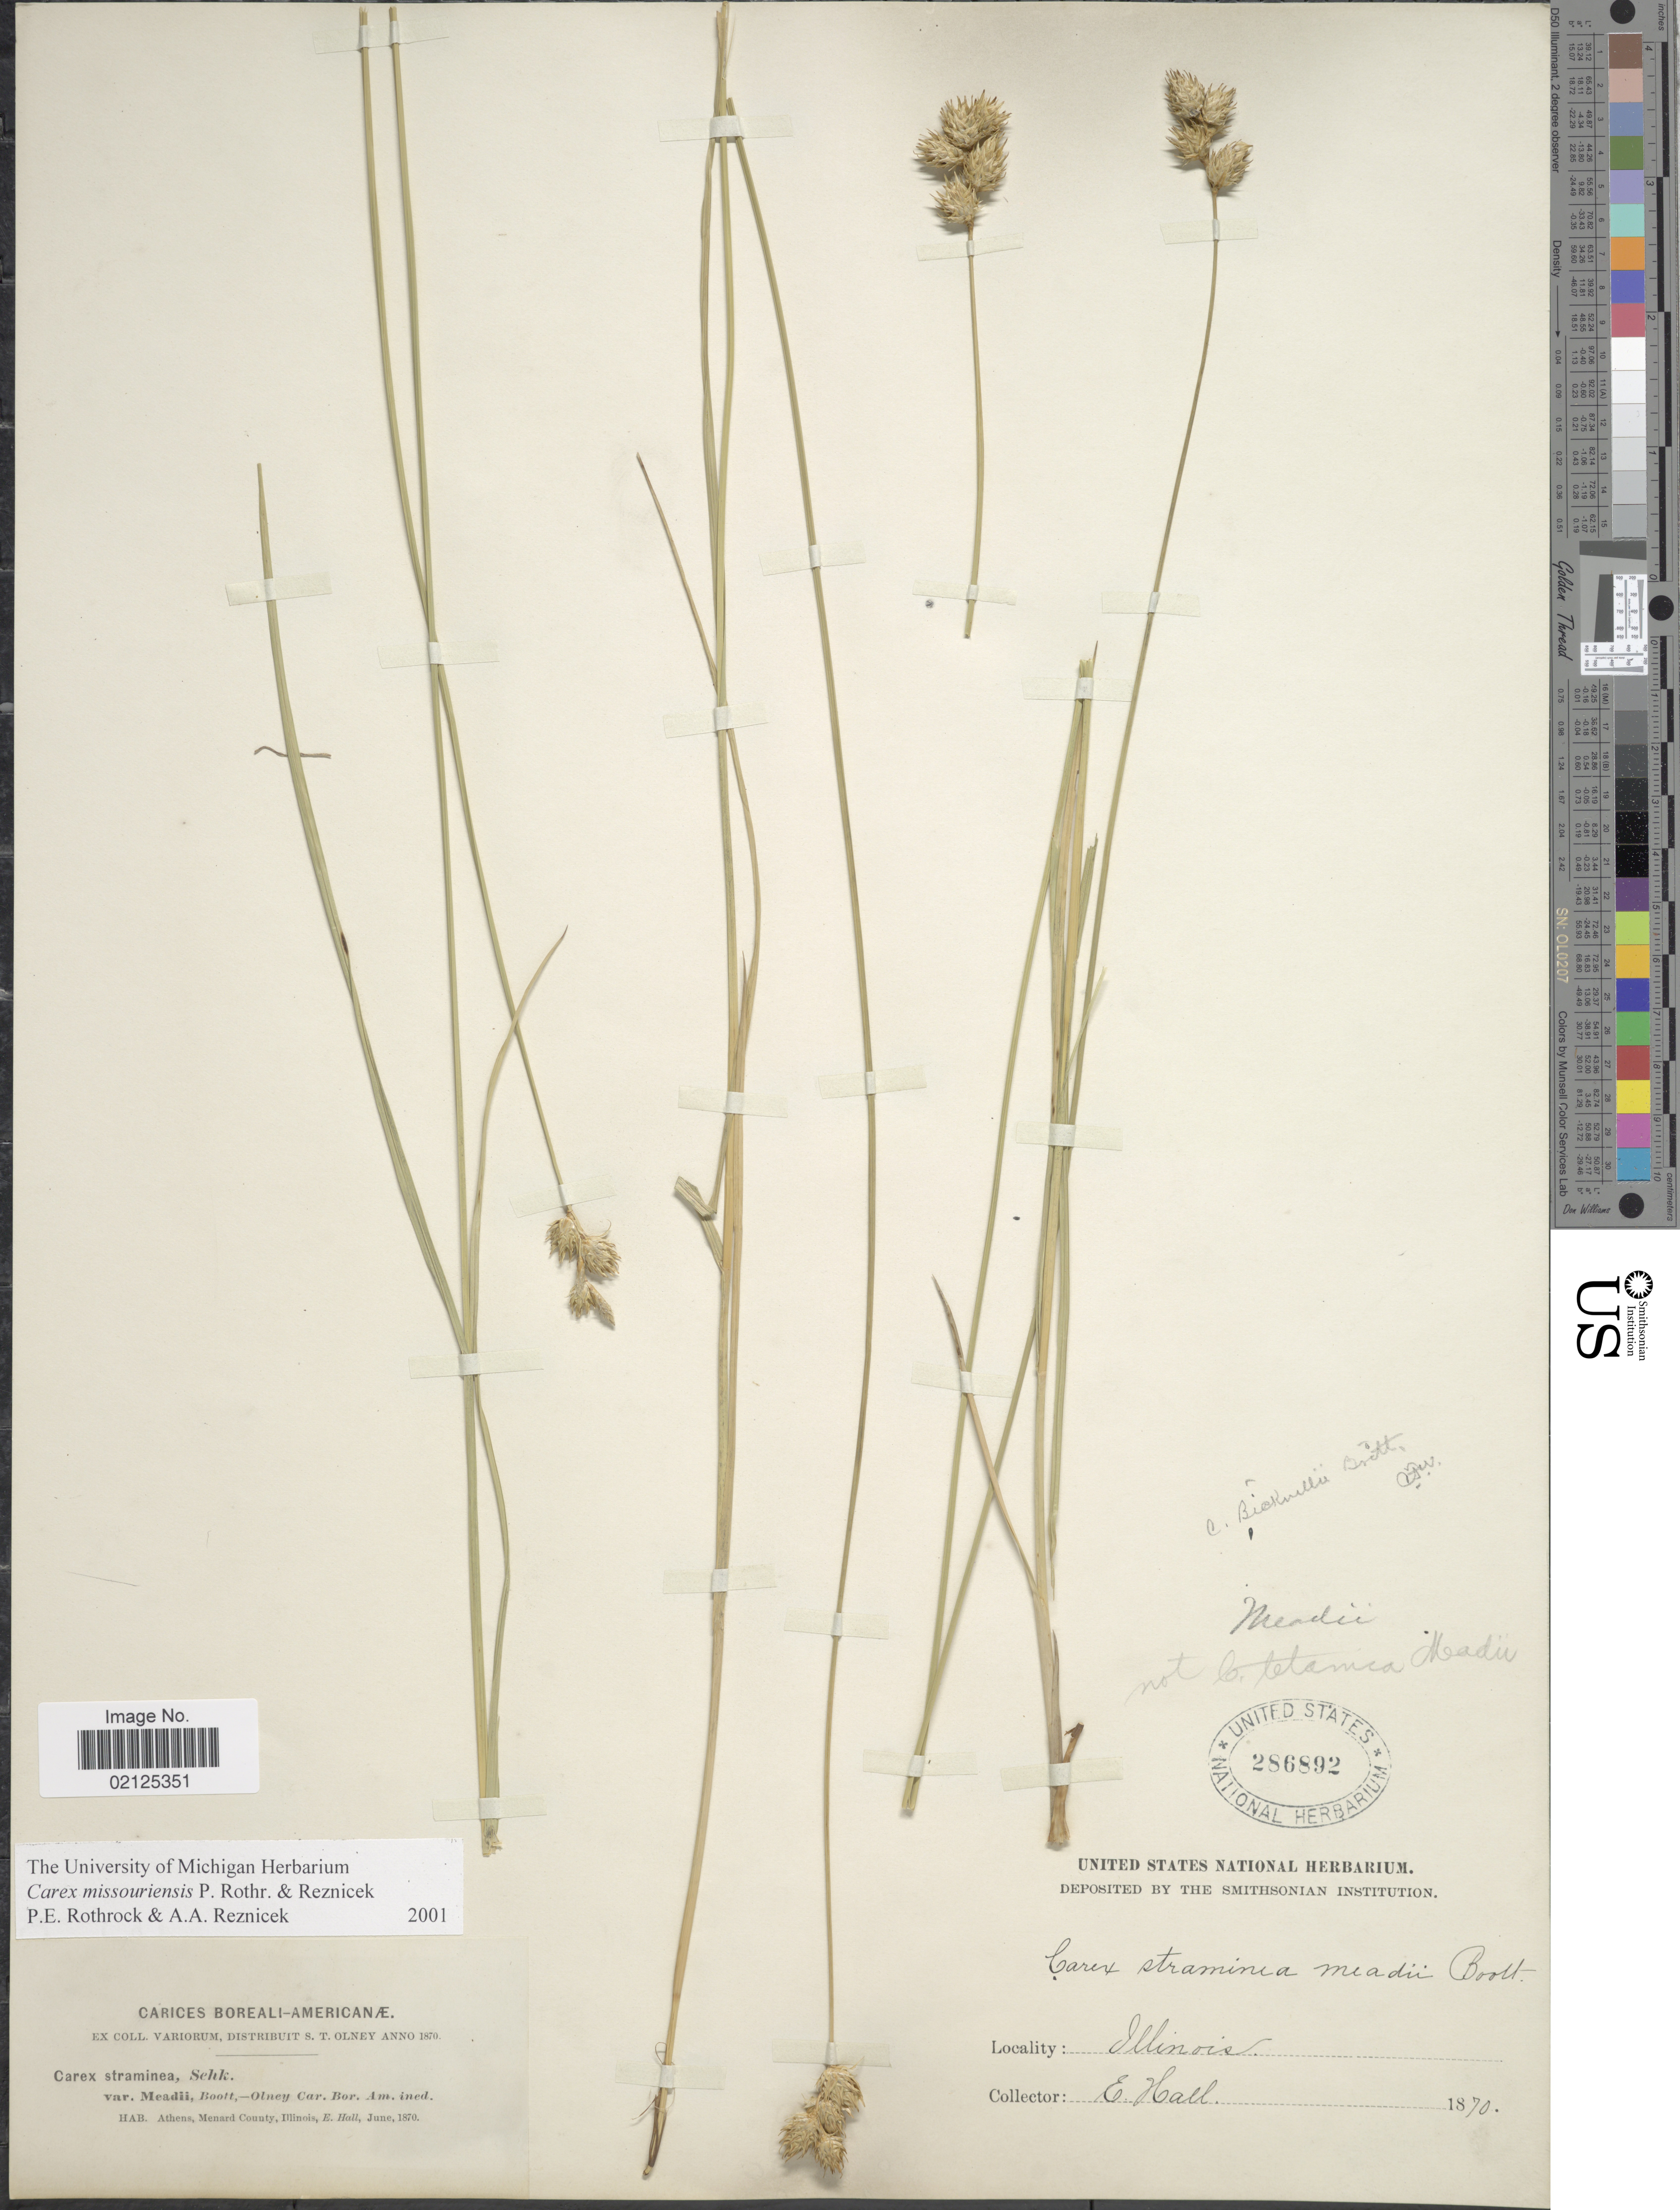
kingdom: Plantae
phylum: Tracheophyta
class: Liliopsida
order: Poales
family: Cyperaceae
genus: Carex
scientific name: Carex missouriensis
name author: P. Rothr. & Reznicek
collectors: E. Hall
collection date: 1870-06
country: United States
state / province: Illinois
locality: Carices Boreali-Americanæ, Athens, Menard County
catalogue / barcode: US 286892